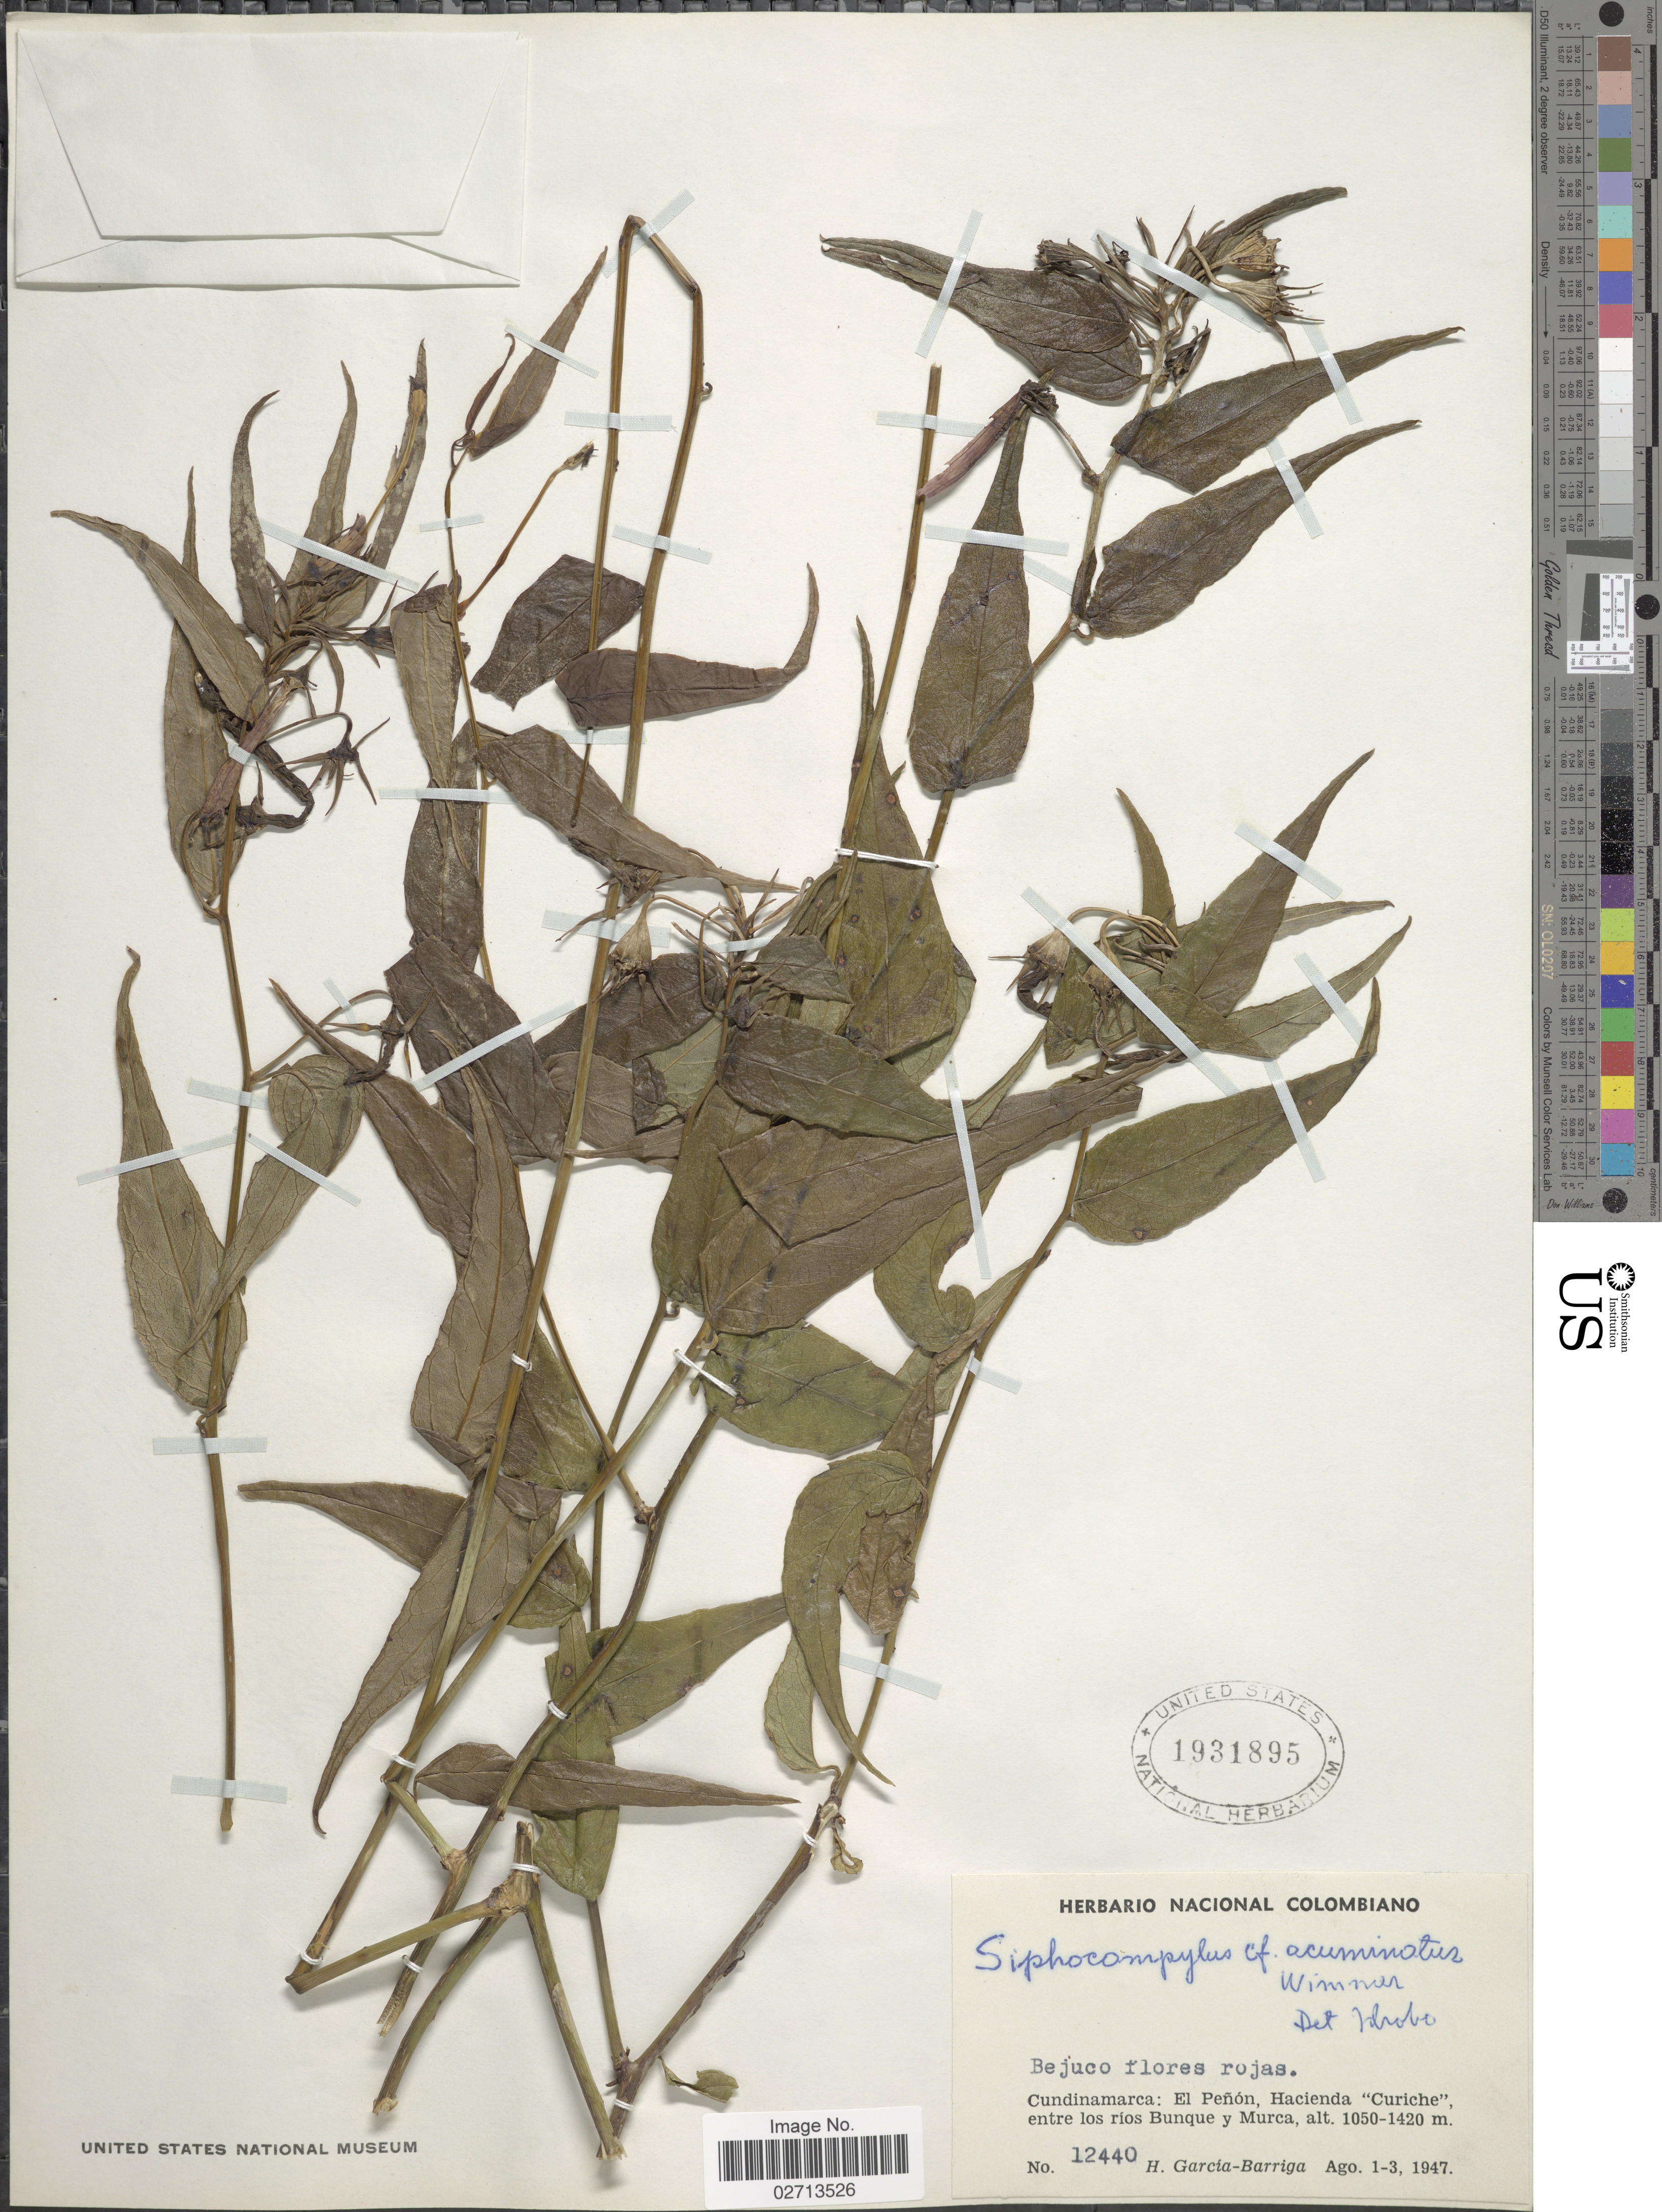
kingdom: Plantae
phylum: Tracheophyta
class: Magnoliopsida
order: Asterales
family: Campanulaceae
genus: Siphocampylus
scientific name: Siphocampylus acuminatus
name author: (Sw.) G. Don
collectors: H. García Barriga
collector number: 12440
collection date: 1947-08-01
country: Colombia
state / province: Cundinamarca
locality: El Penon, Hacienda "Curiche"entre los rios Bunque y Murca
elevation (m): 1050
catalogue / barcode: US 1931895